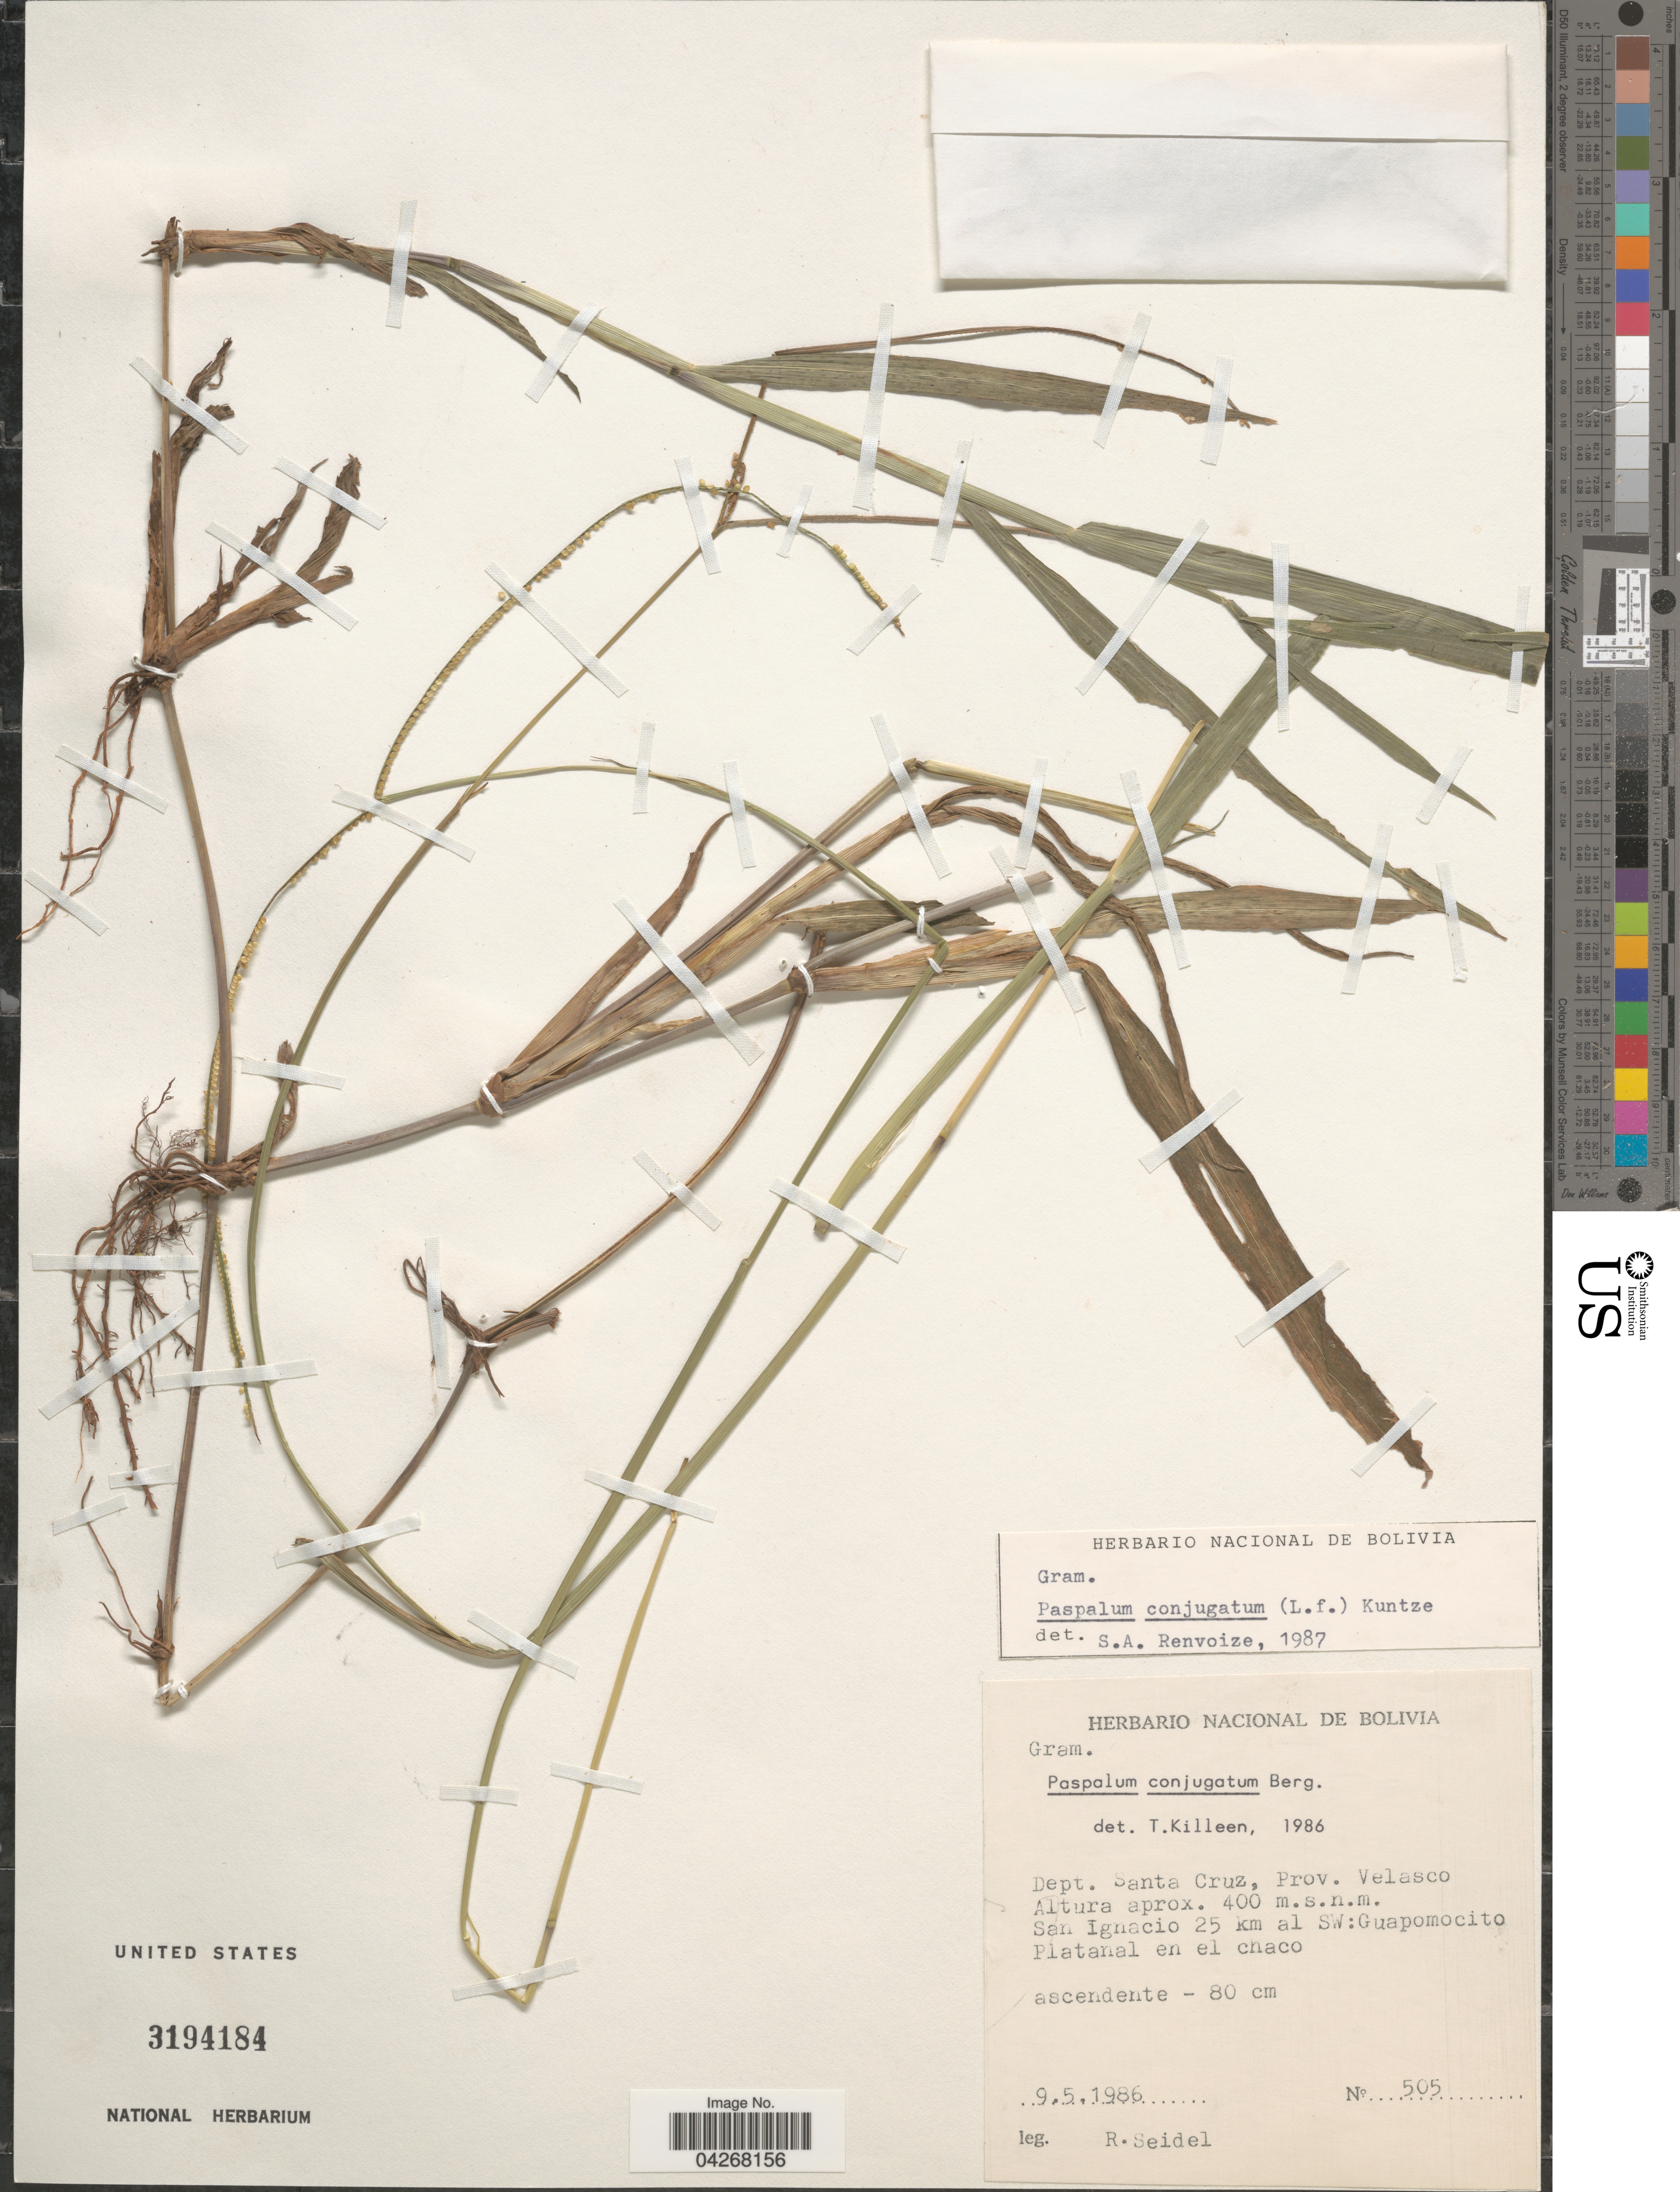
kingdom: Plantae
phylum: Tracheophyta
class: Liliopsida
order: Poales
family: Poaceae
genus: Paspalum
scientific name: Paspalum conjugatum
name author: P.J. Bergius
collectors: R. Seidel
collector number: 505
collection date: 1986-05-09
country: Bolivia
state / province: Santa Cruz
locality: Dept. Santa Cruz, Prov. Velasco. San Ignacio 25 km al SW: Guapomocito Platanal en el chaco.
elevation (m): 400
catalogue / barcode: US 3194184